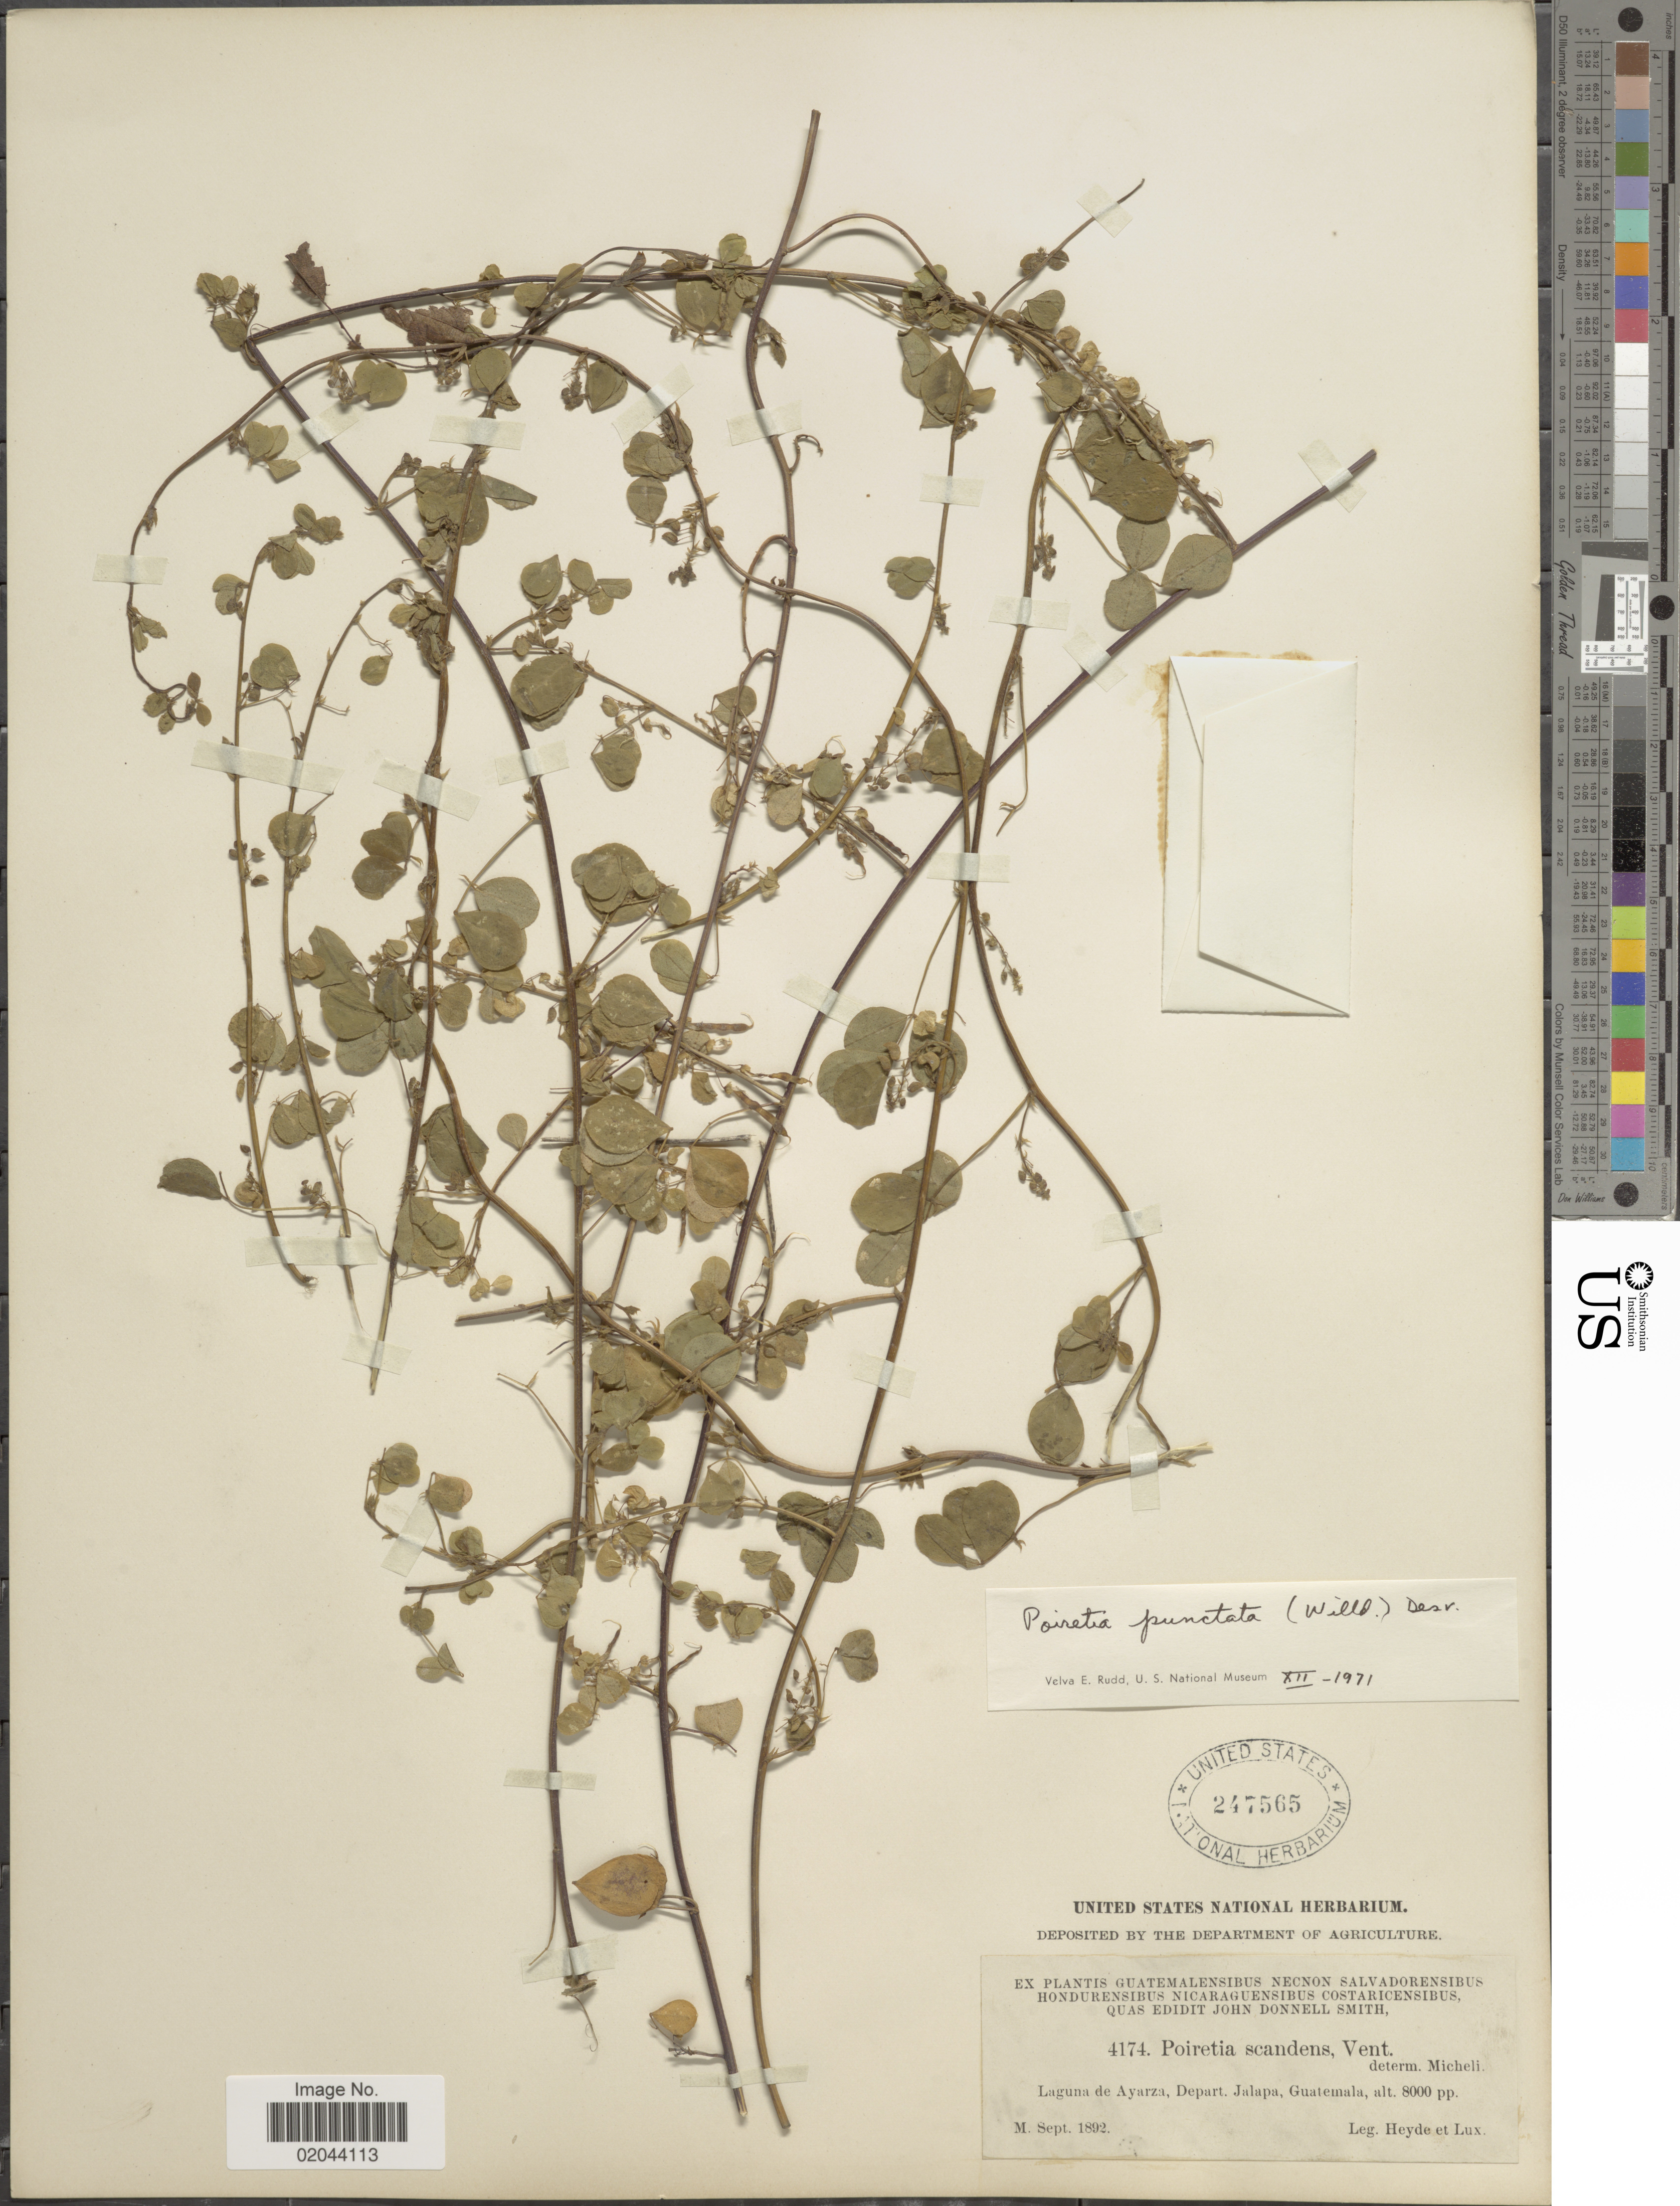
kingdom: Plantae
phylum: Tracheophyta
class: Magnoliopsida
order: Fabales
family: Fabaceae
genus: Poiretia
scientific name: Poiretia scandens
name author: Vent.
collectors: Heyde & Lux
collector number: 4174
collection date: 1892-09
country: Guatemala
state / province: Jalapa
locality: Laguna de Ayarza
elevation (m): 2438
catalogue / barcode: US 247565